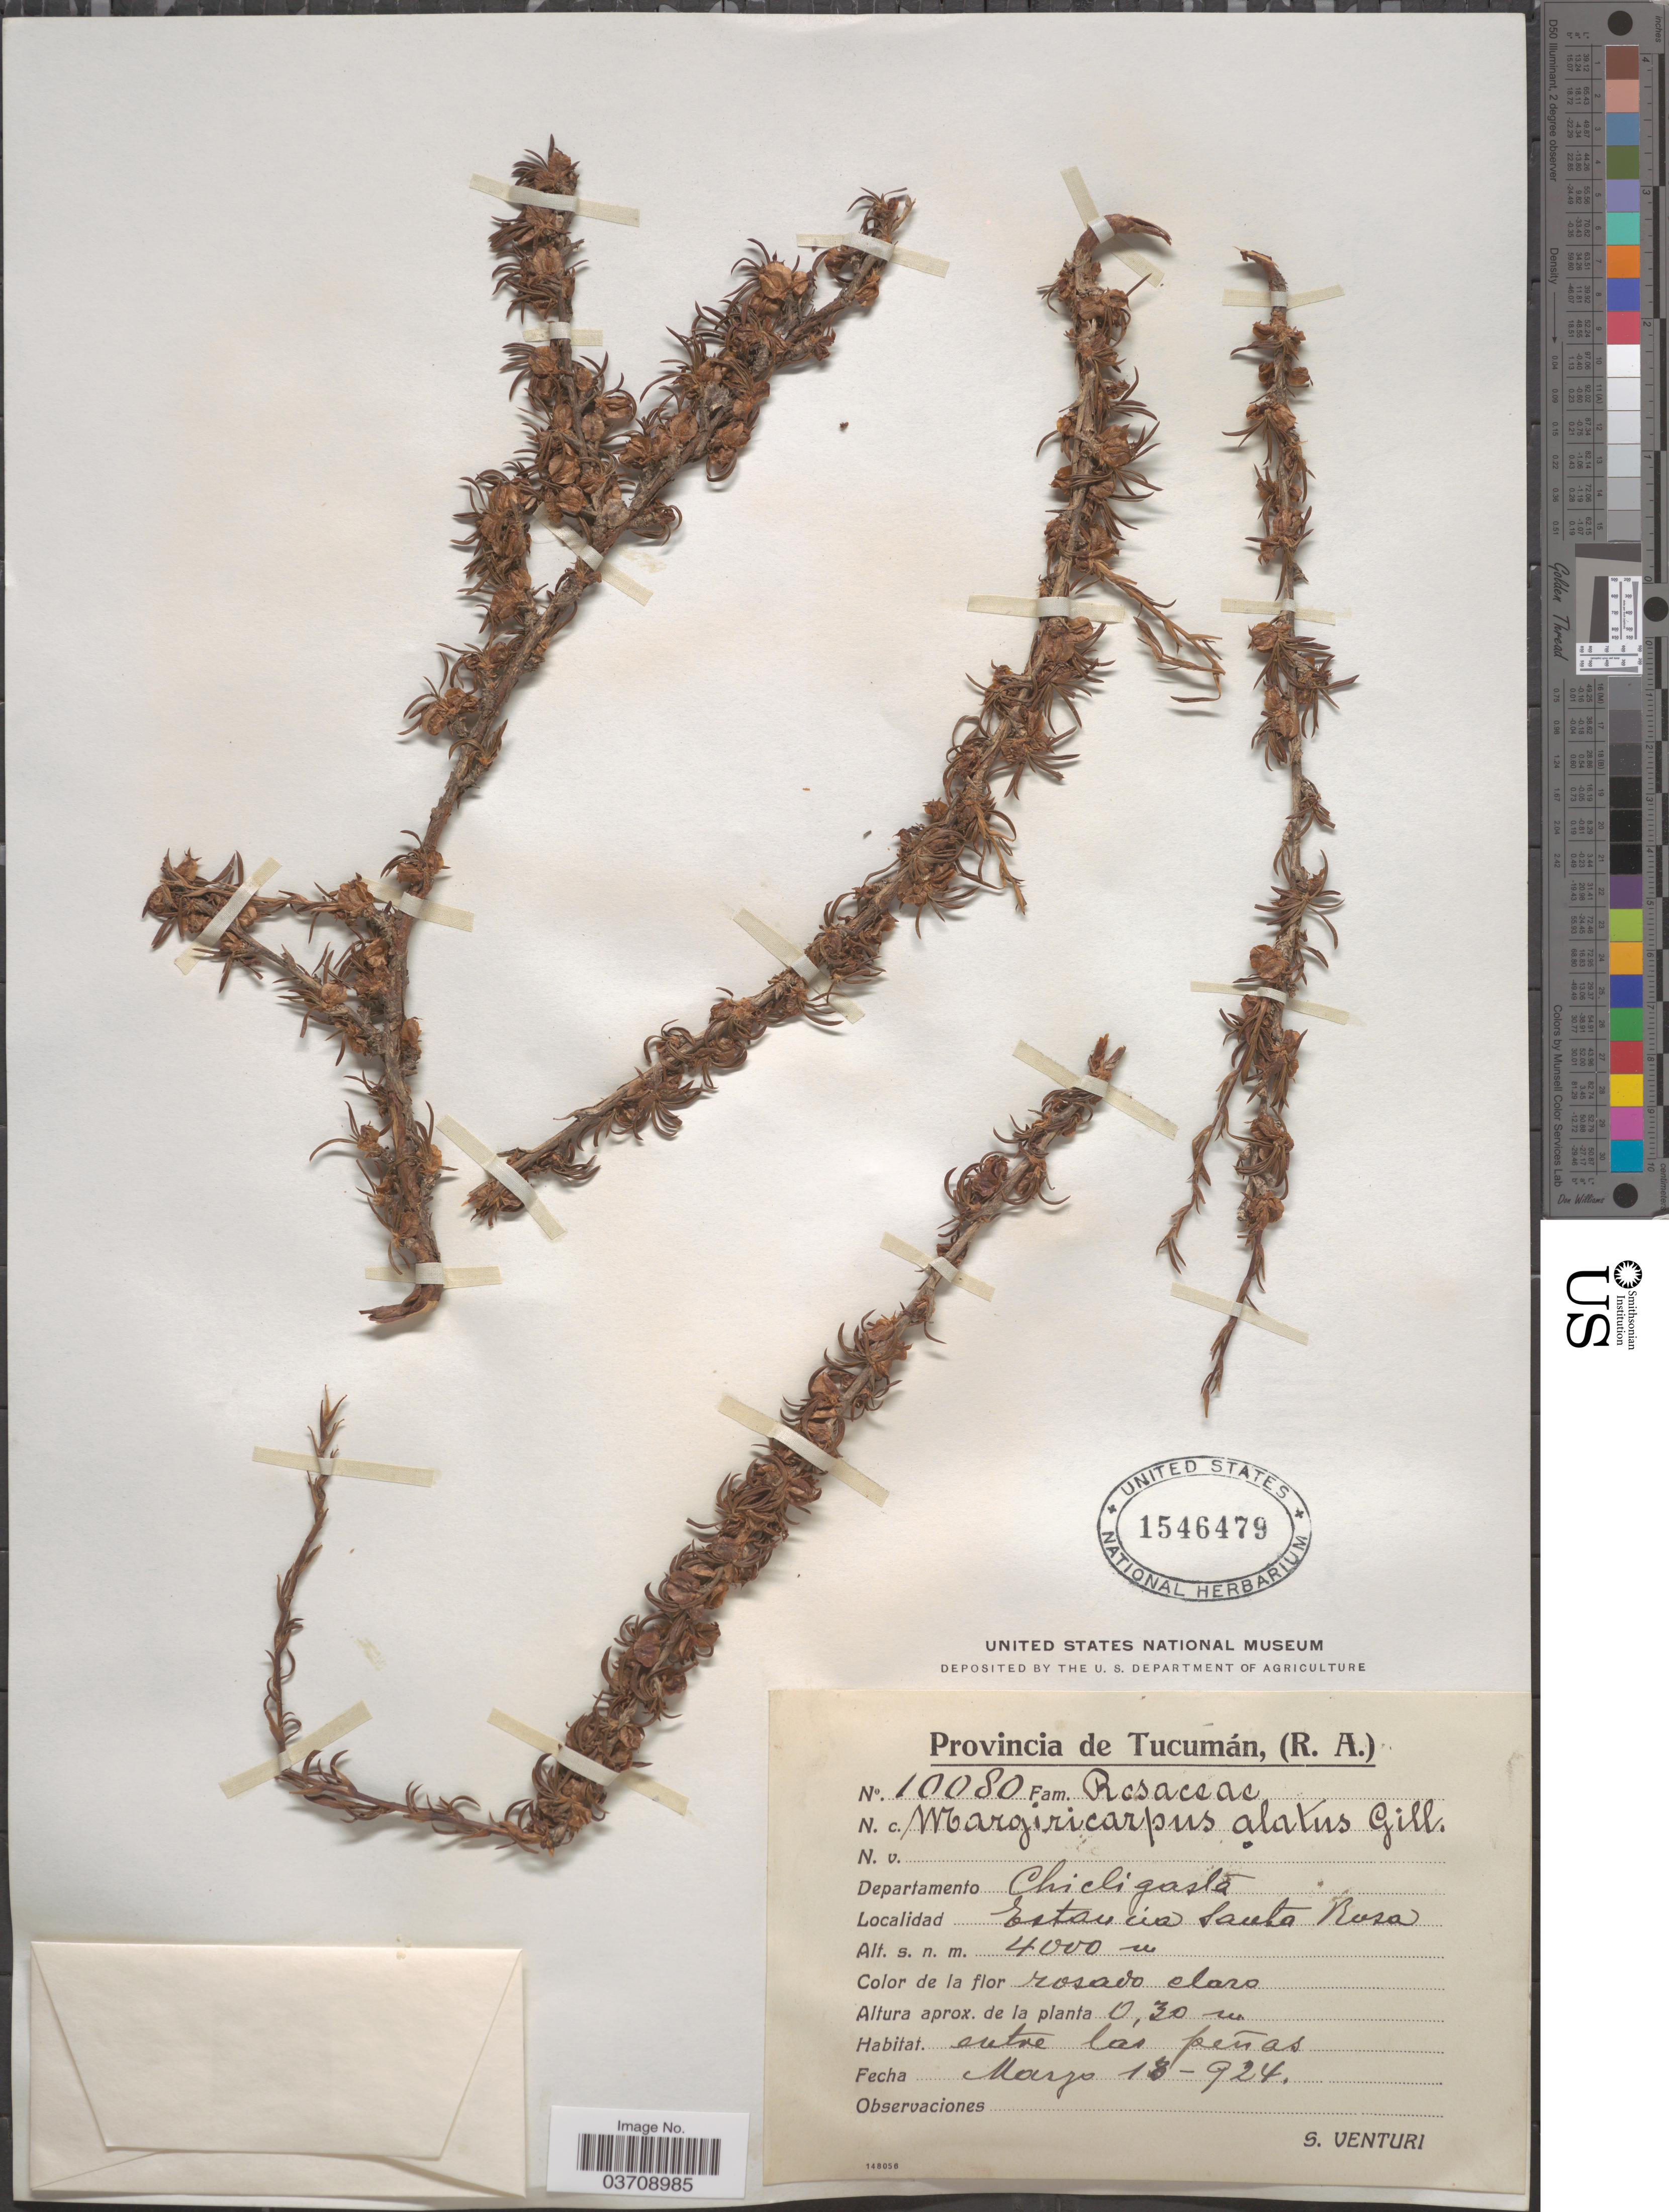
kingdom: Plantae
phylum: Tracheophyta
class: Magnoliopsida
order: Rosales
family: Rosaceae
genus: Tetraglochin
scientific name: Tetraglochin alatum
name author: (Gillies ex Hook. & Arn.) Kuntze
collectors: S. Venturi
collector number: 10080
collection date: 1924-03-18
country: Argentina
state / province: Tucuman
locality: Departamento Chicligasta. Estancia Santa Rosa.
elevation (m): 4000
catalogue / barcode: US 1546479